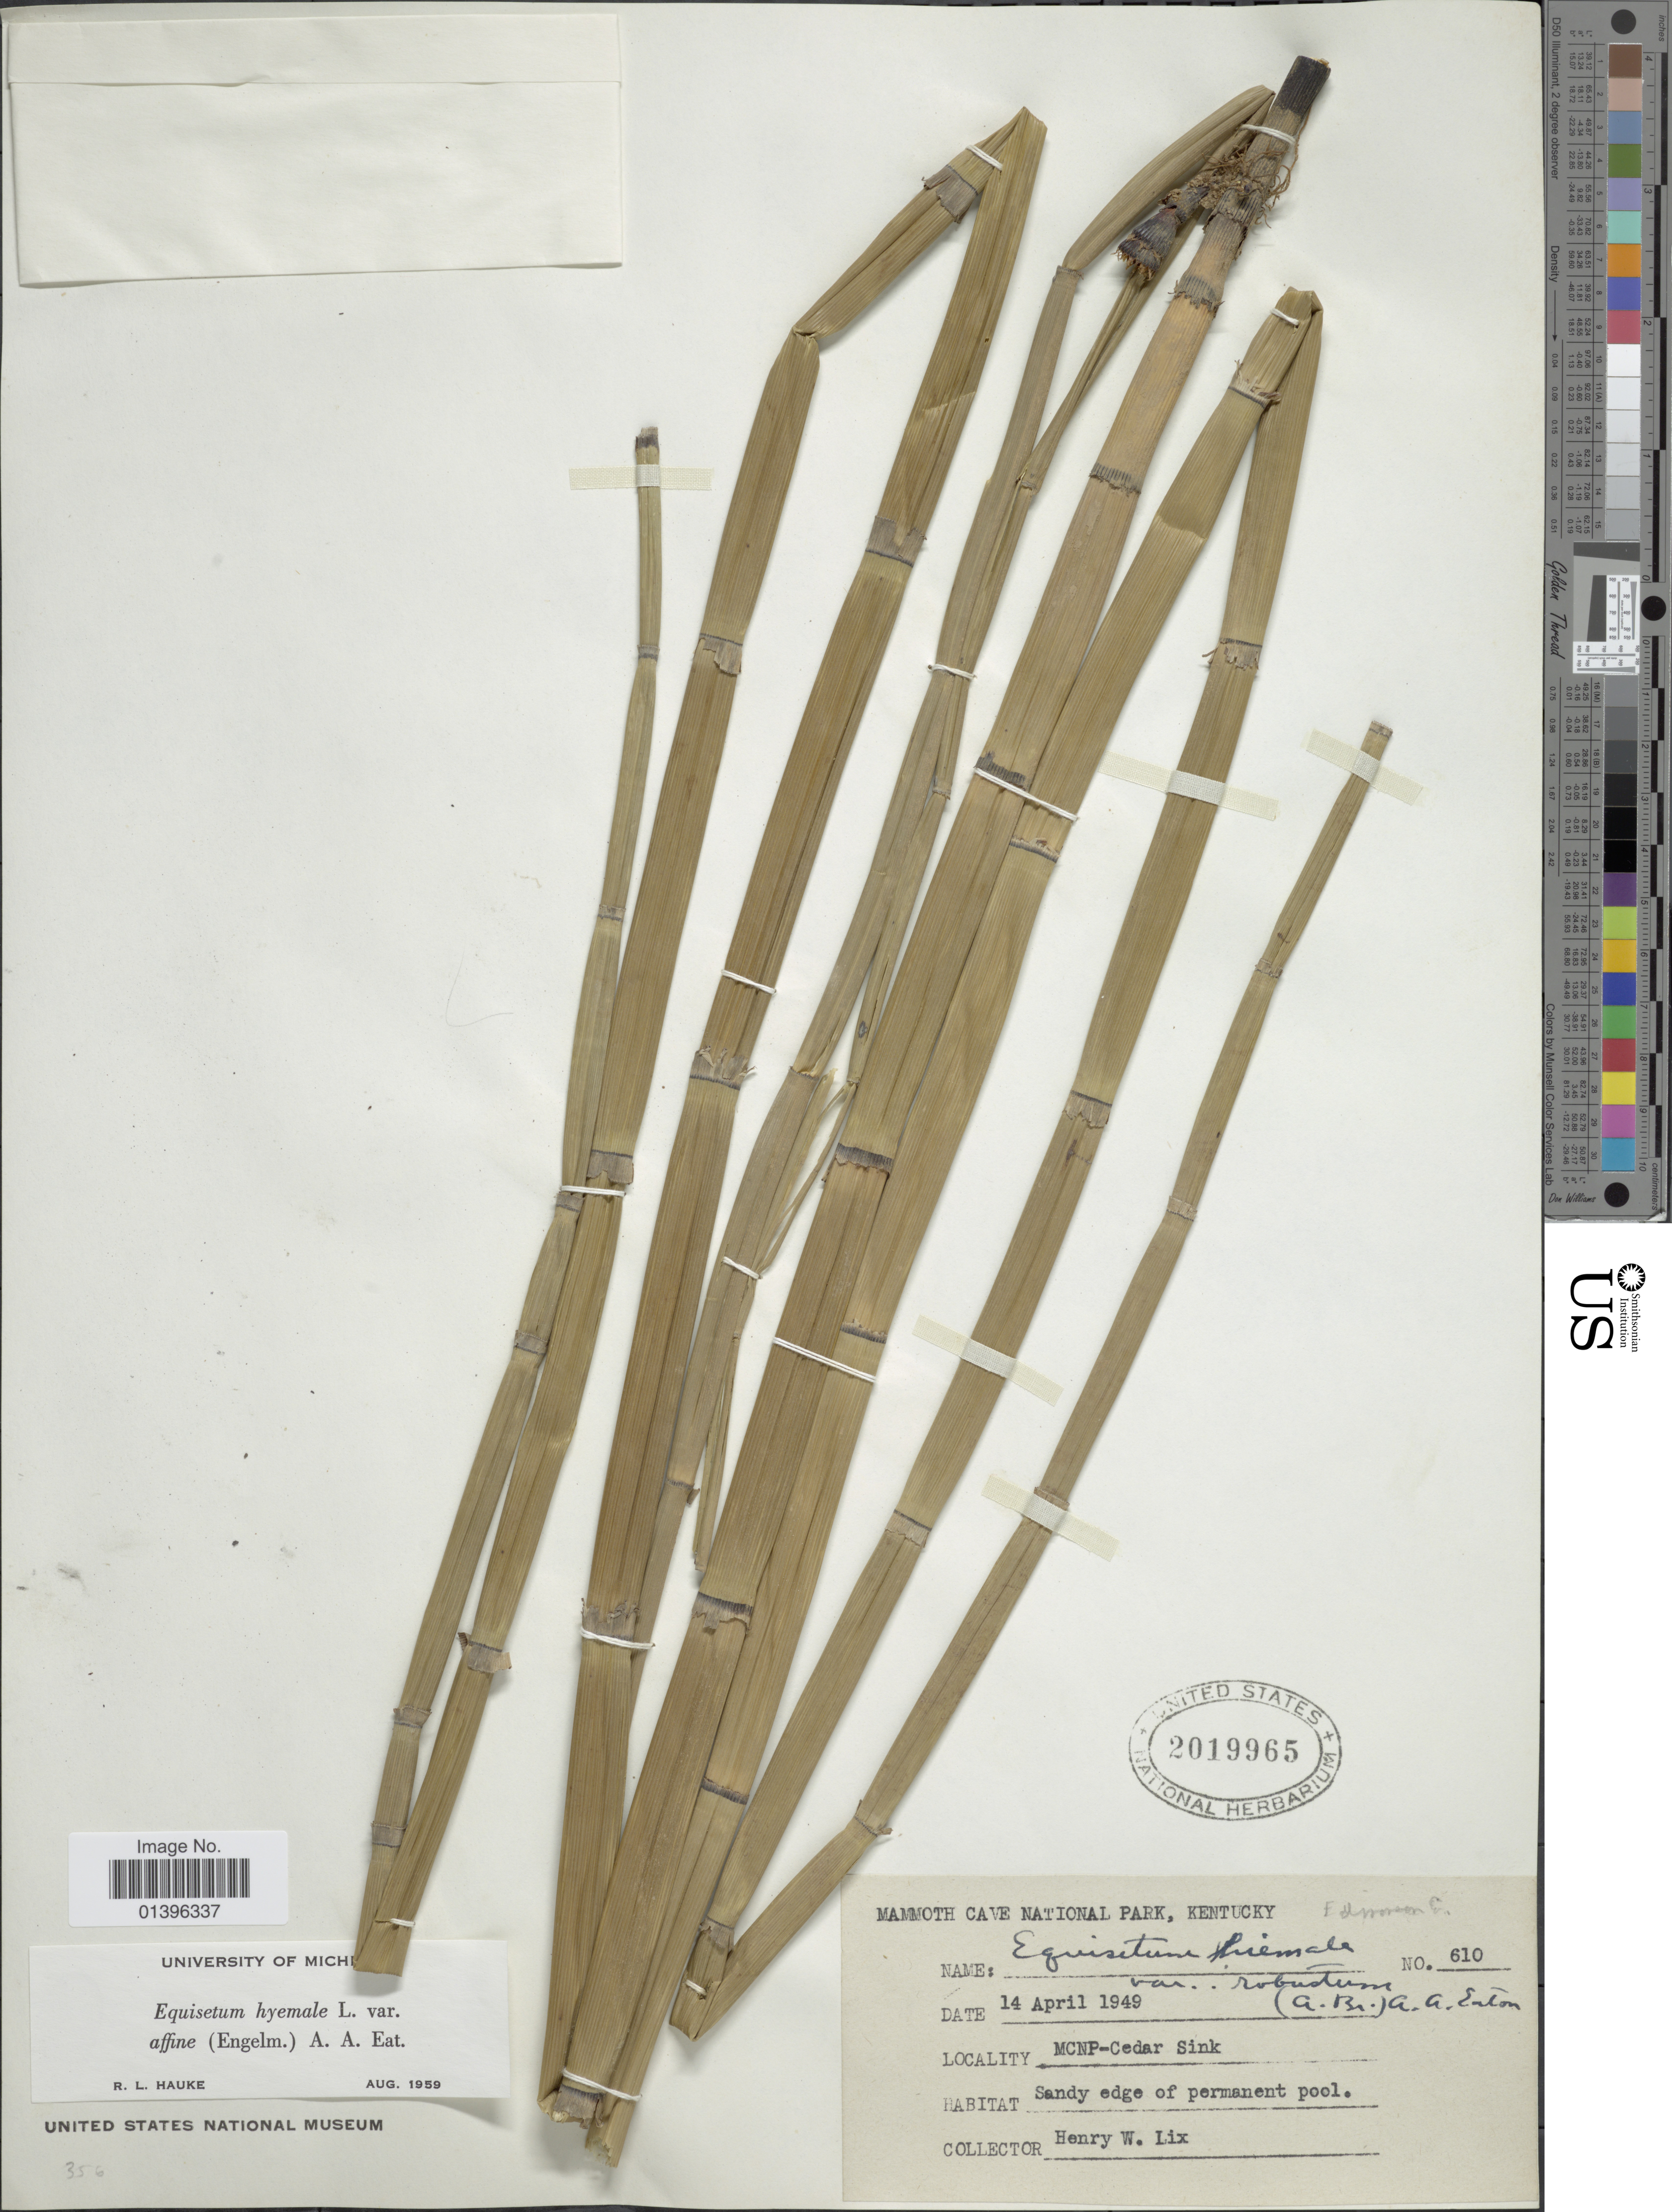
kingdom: Plantae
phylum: Tracheophyta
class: Polypodiopsida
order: Equisetales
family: Equisetaceae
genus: Equisetum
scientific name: Equisetum hyemale var. affine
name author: (Engelm.) A.A. Eaton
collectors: H. W. Lix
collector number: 610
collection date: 1949-04-14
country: United States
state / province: Kentucky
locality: Mammoth Cave National Park, Edmonson Co. MCNP-Cedar Sink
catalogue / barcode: US 2019965